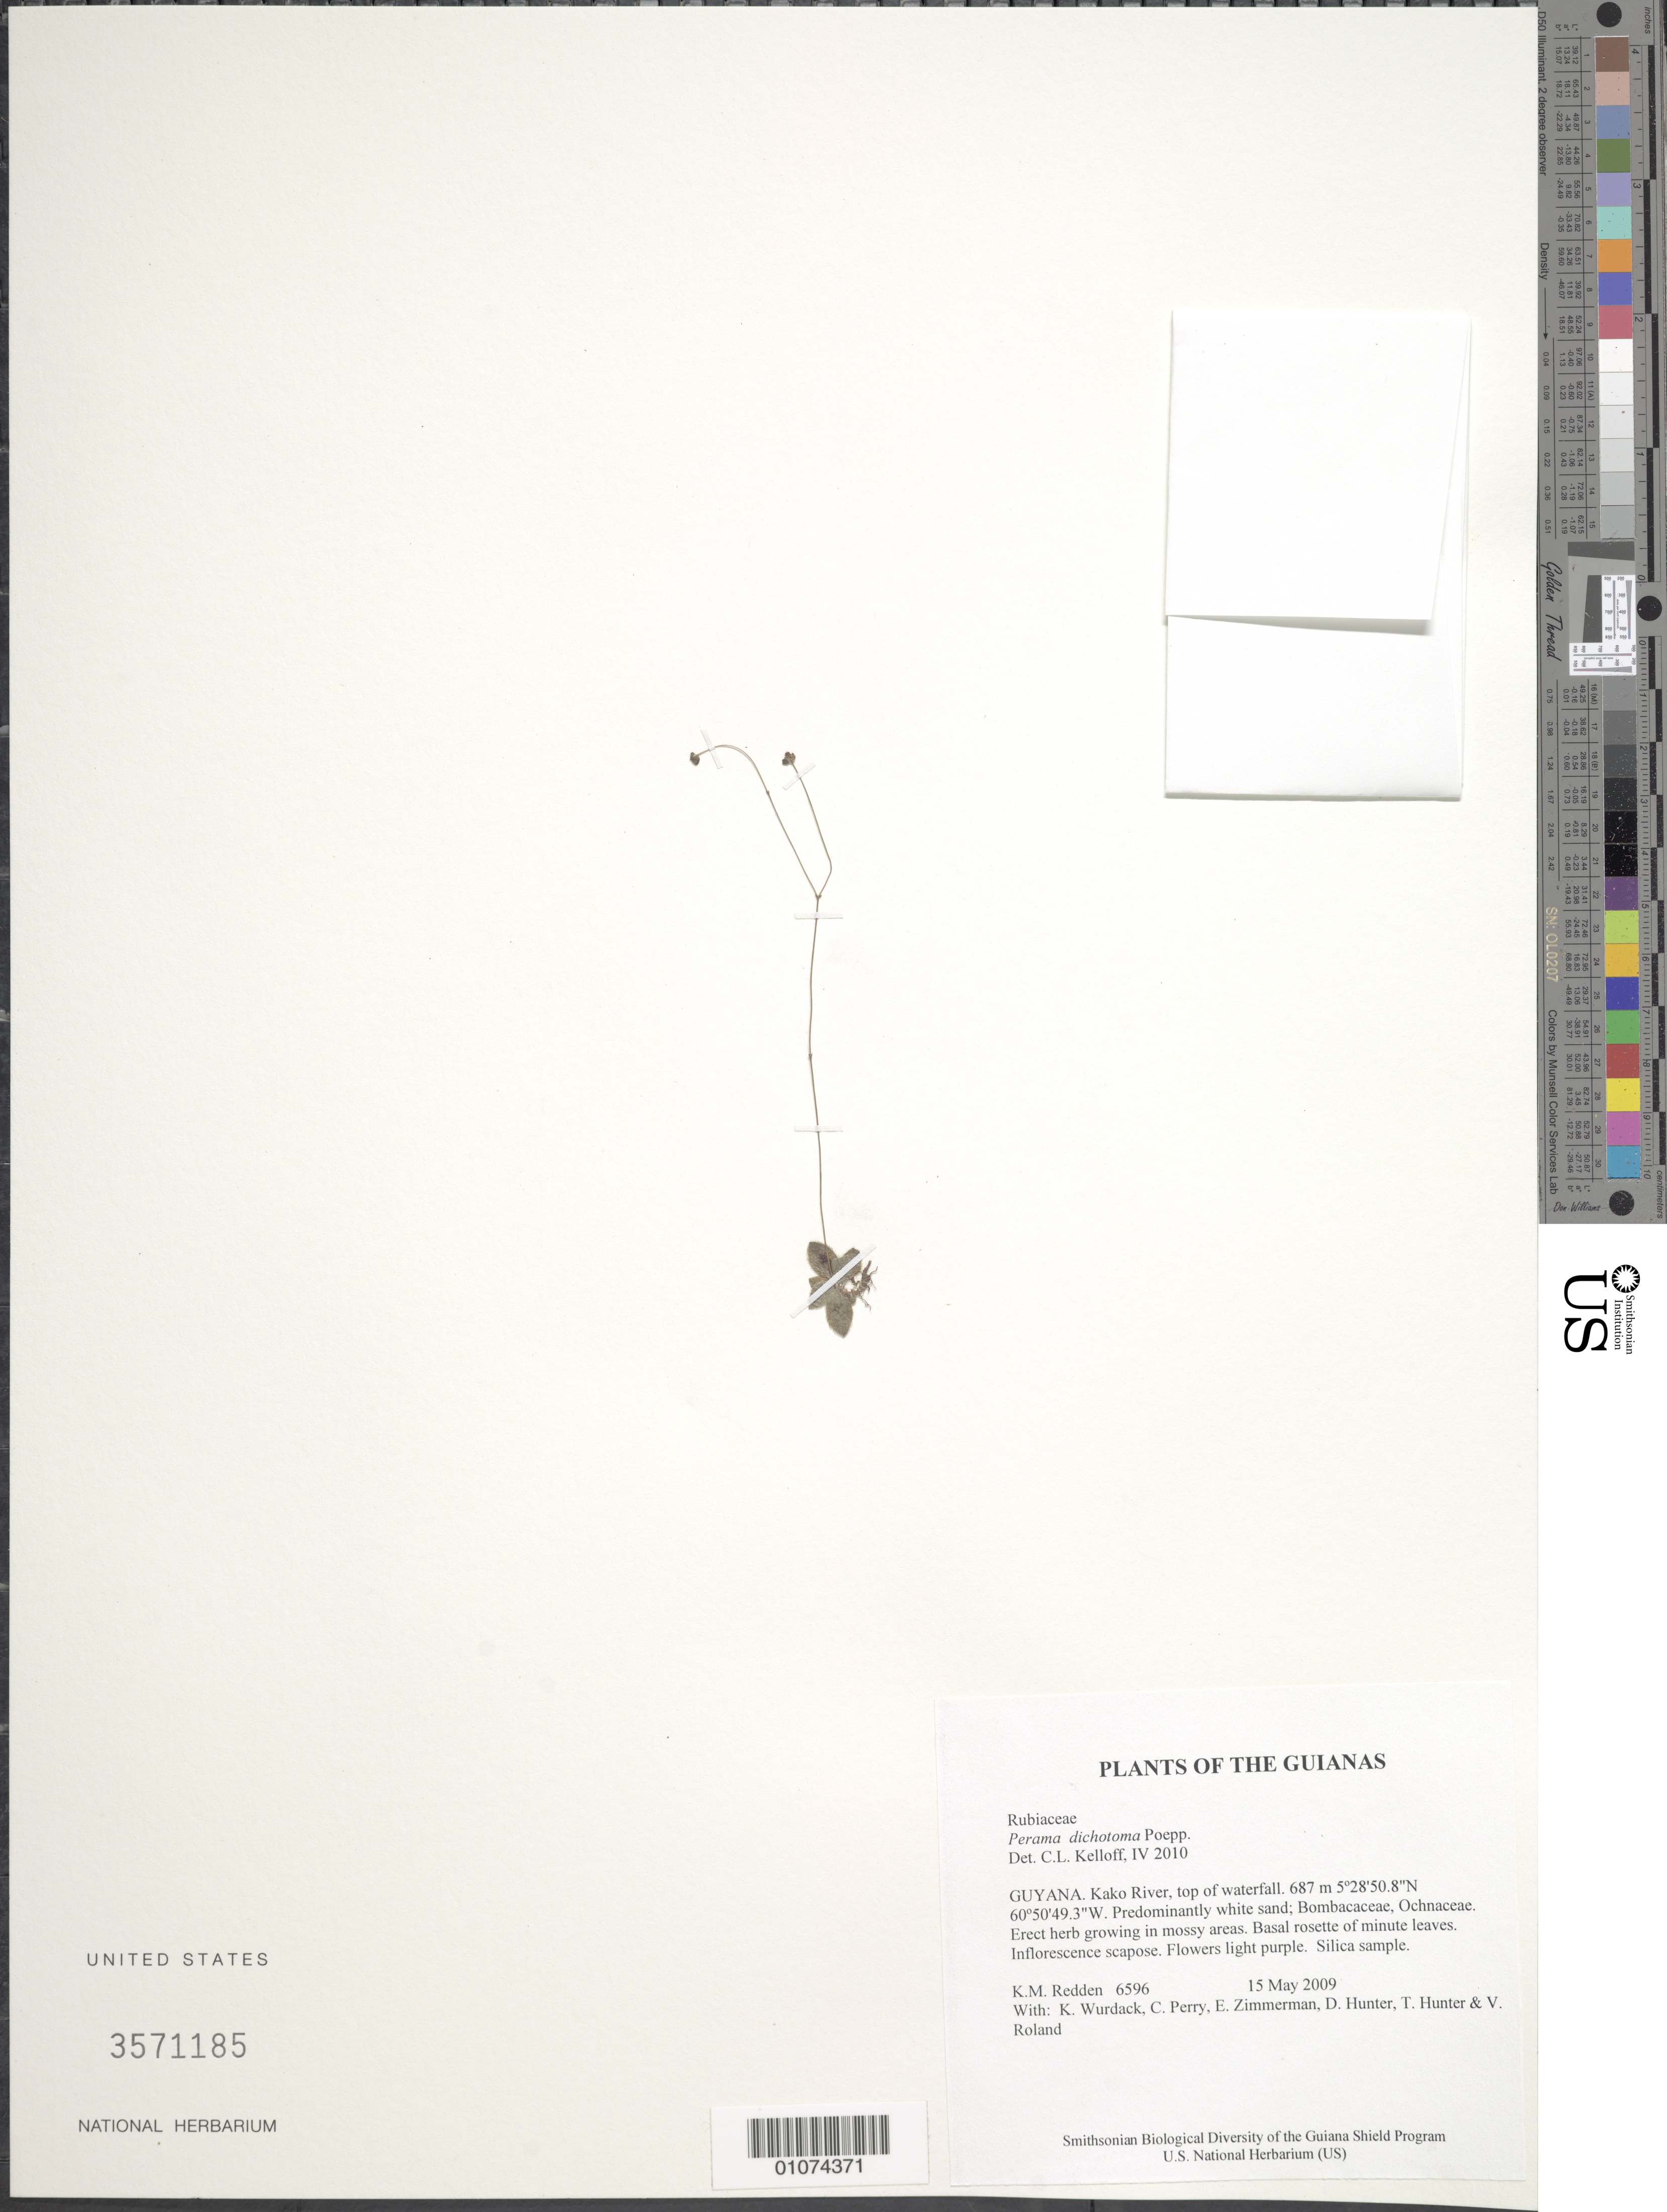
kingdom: Plantae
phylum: Tracheophyta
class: Magnoliopsida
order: Gentianales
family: Rubiaceae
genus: Perama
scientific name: Perama dichotoma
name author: Poepp.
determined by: Kelloff, Carol L., (US), Smithsonian Institution - National Museum of Natural History (UNITED STATES)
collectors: K. M. Redden, K. Wurdack, C. Perry, E. Zimmerman, D. Hunter, T. Hunter & V. Roland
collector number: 6596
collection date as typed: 15 May 2009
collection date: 2009-05-15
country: Guyana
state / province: Cuyuni-Mazaruni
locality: Kako River, top of waterfall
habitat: Predominantly white sand, with Bombacaceae and Ochnaceae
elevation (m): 687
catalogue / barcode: US 3571185